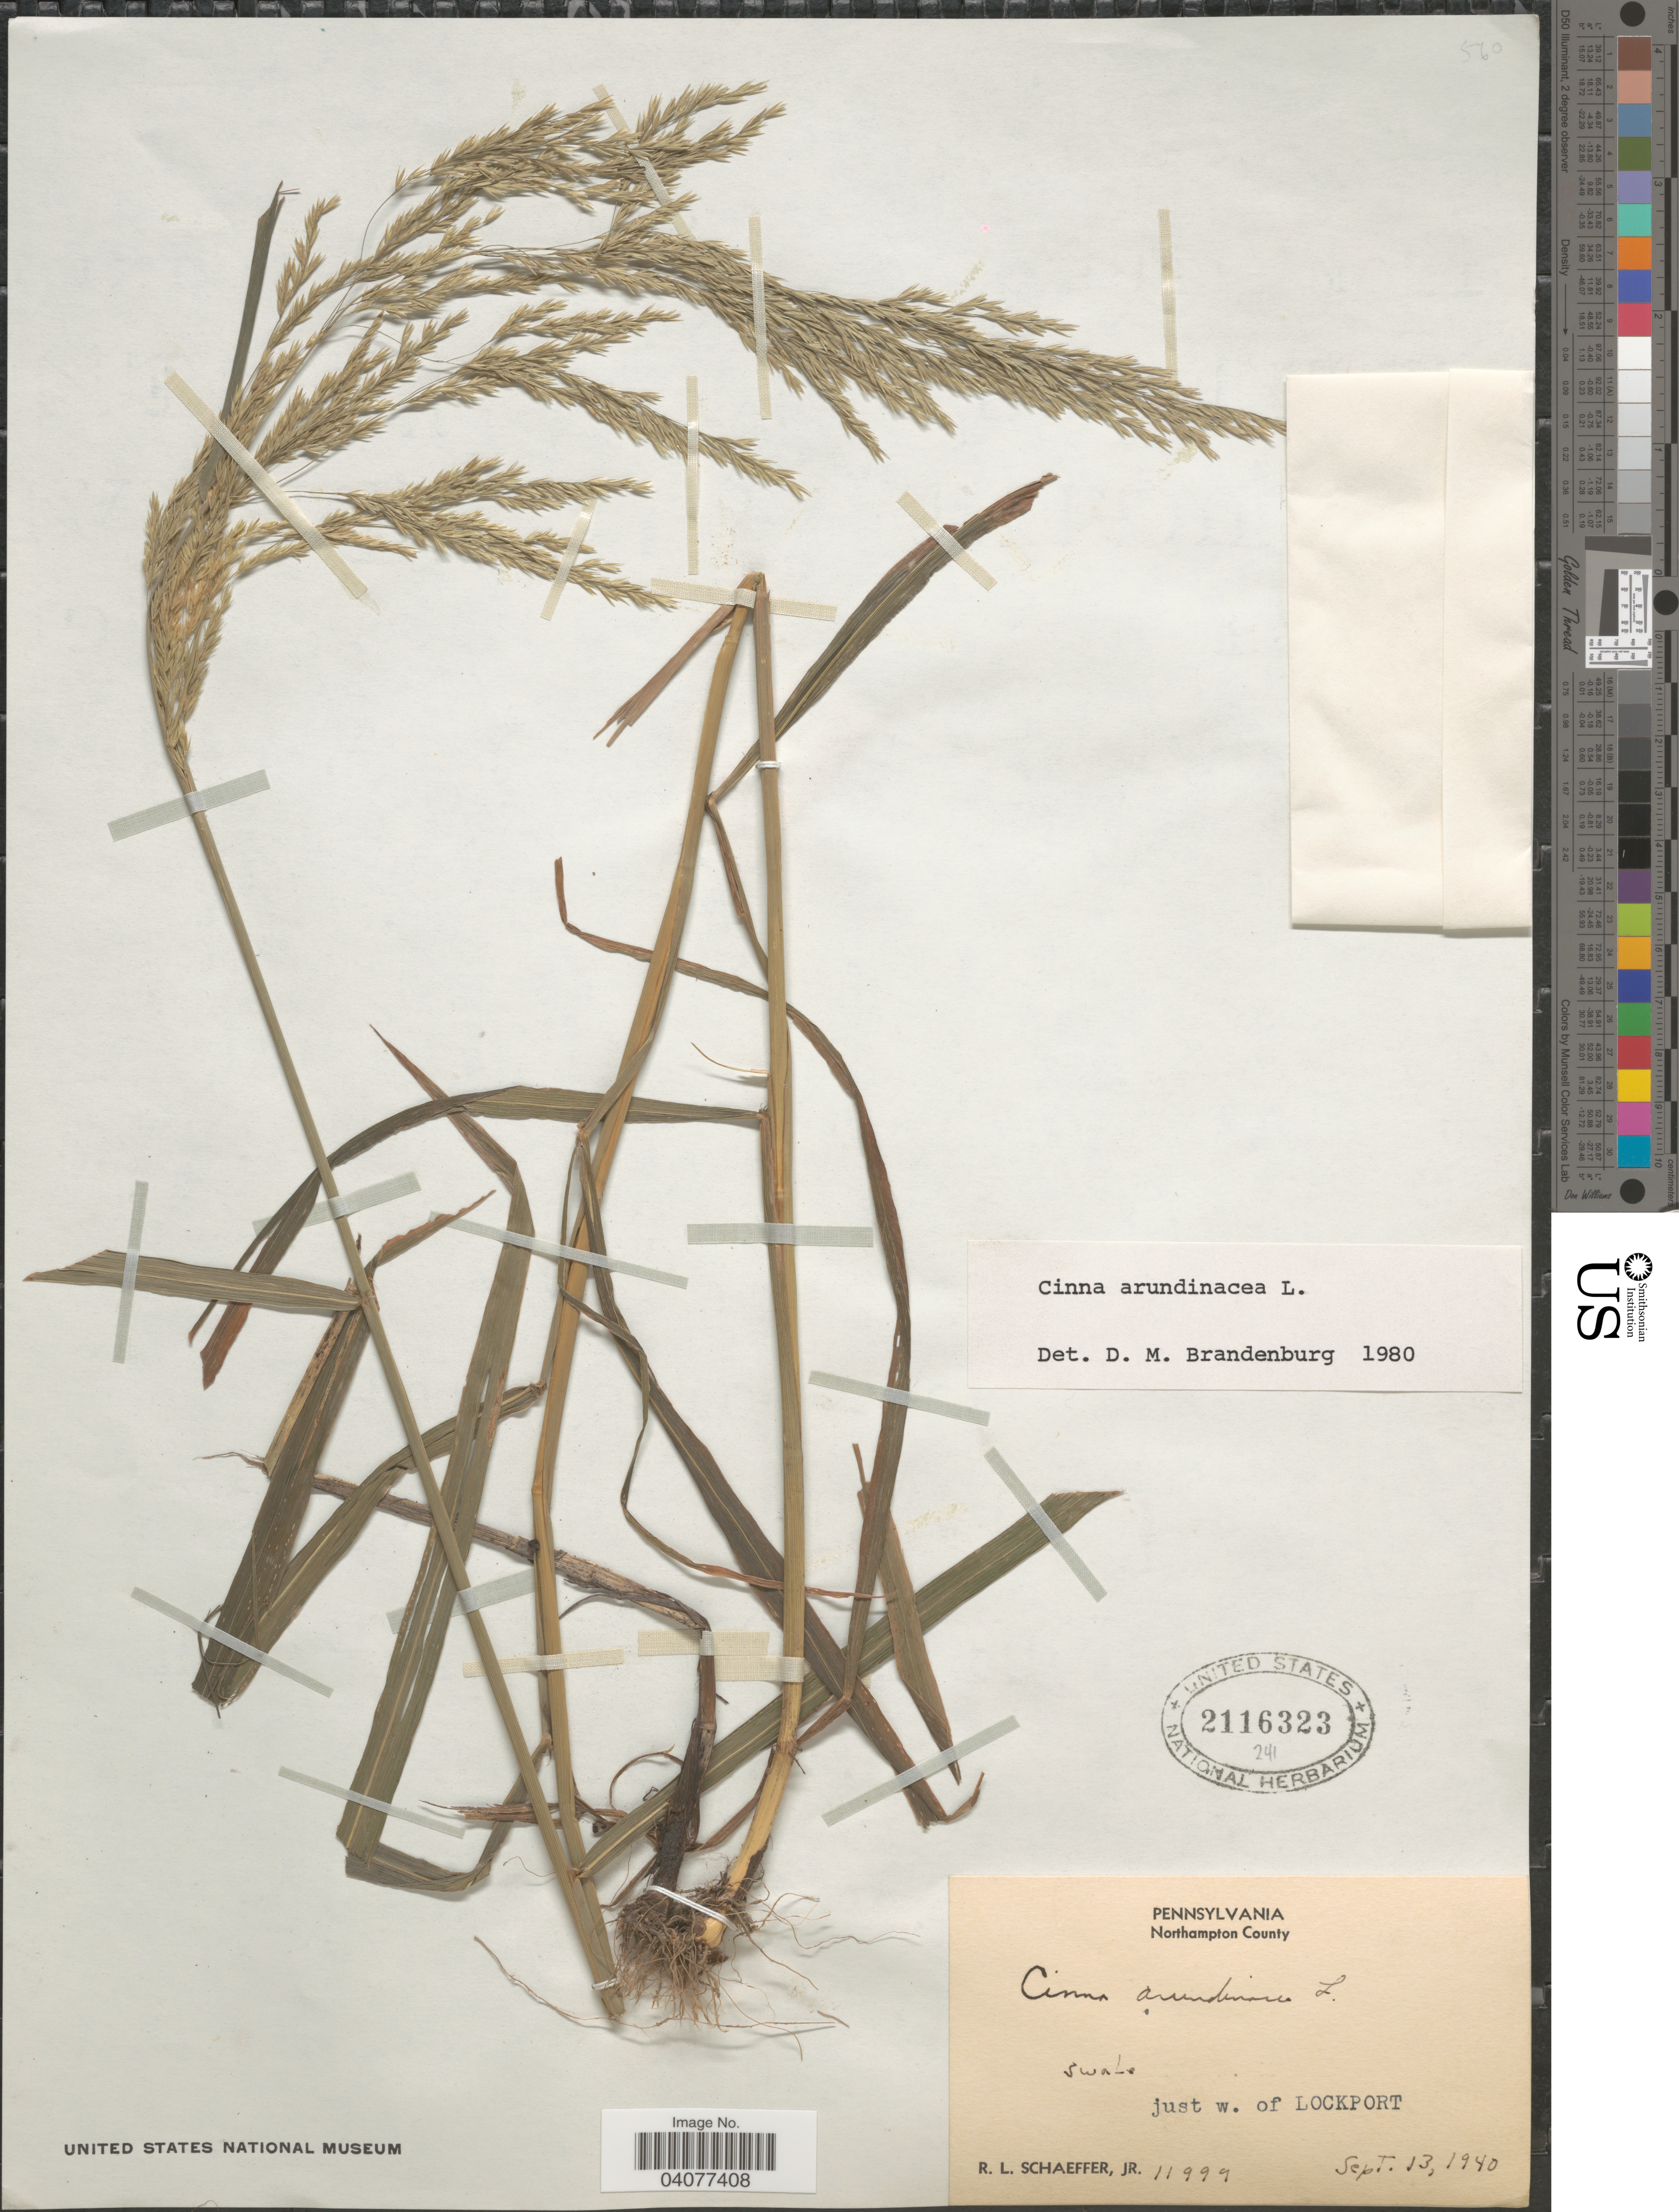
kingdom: Plantae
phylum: Tracheophyta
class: Liliopsida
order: Poales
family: Poaceae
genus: Cinna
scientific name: Cinna arundinacea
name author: L.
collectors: R. L. Schaeffer Jr.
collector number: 11999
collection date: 1940-09-13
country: United States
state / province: Pennsylvania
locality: Northampton County. Just w. of Lockport.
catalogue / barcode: US 2116323